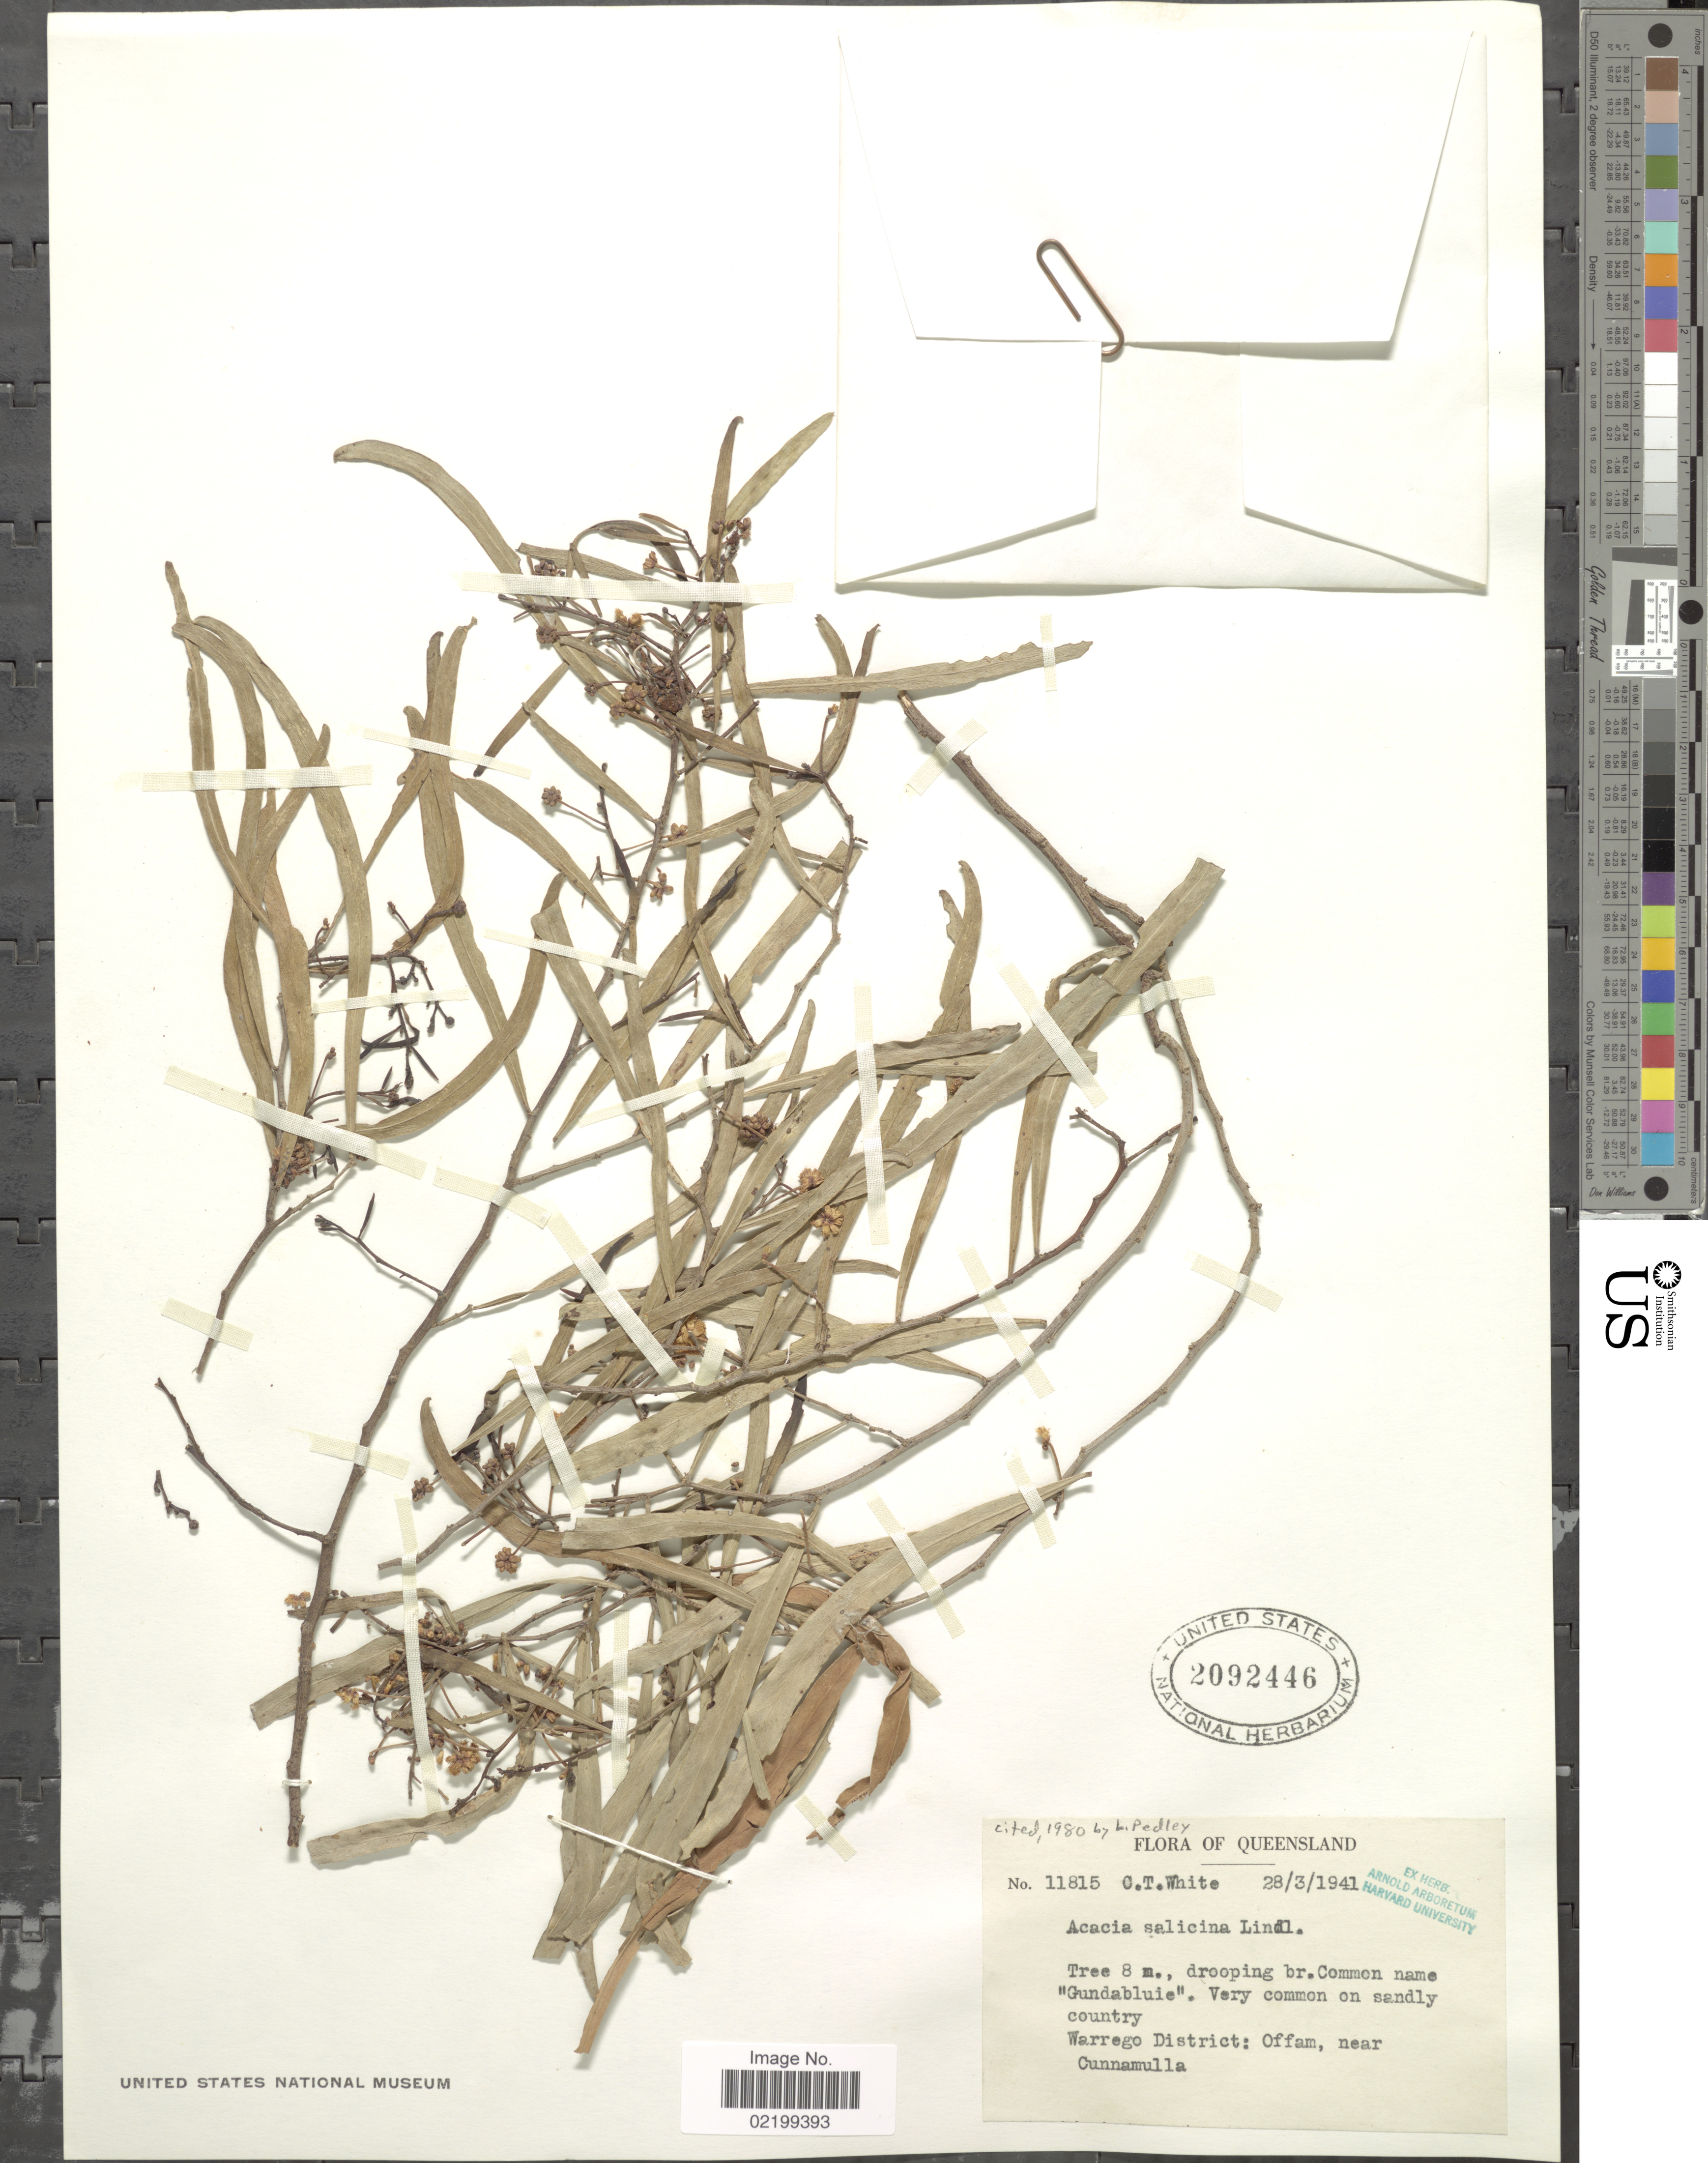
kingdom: Plantae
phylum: Tracheophyta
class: Magnoliopsida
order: Fabales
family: Fabaceae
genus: Acacia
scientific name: Acacia salicina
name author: Lindl.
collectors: C. T. White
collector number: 11815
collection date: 1941-03-28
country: Australia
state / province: Queensland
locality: Very common on sandly country, Warrego District: Offam, near Cunnamulla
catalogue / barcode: US 2092446